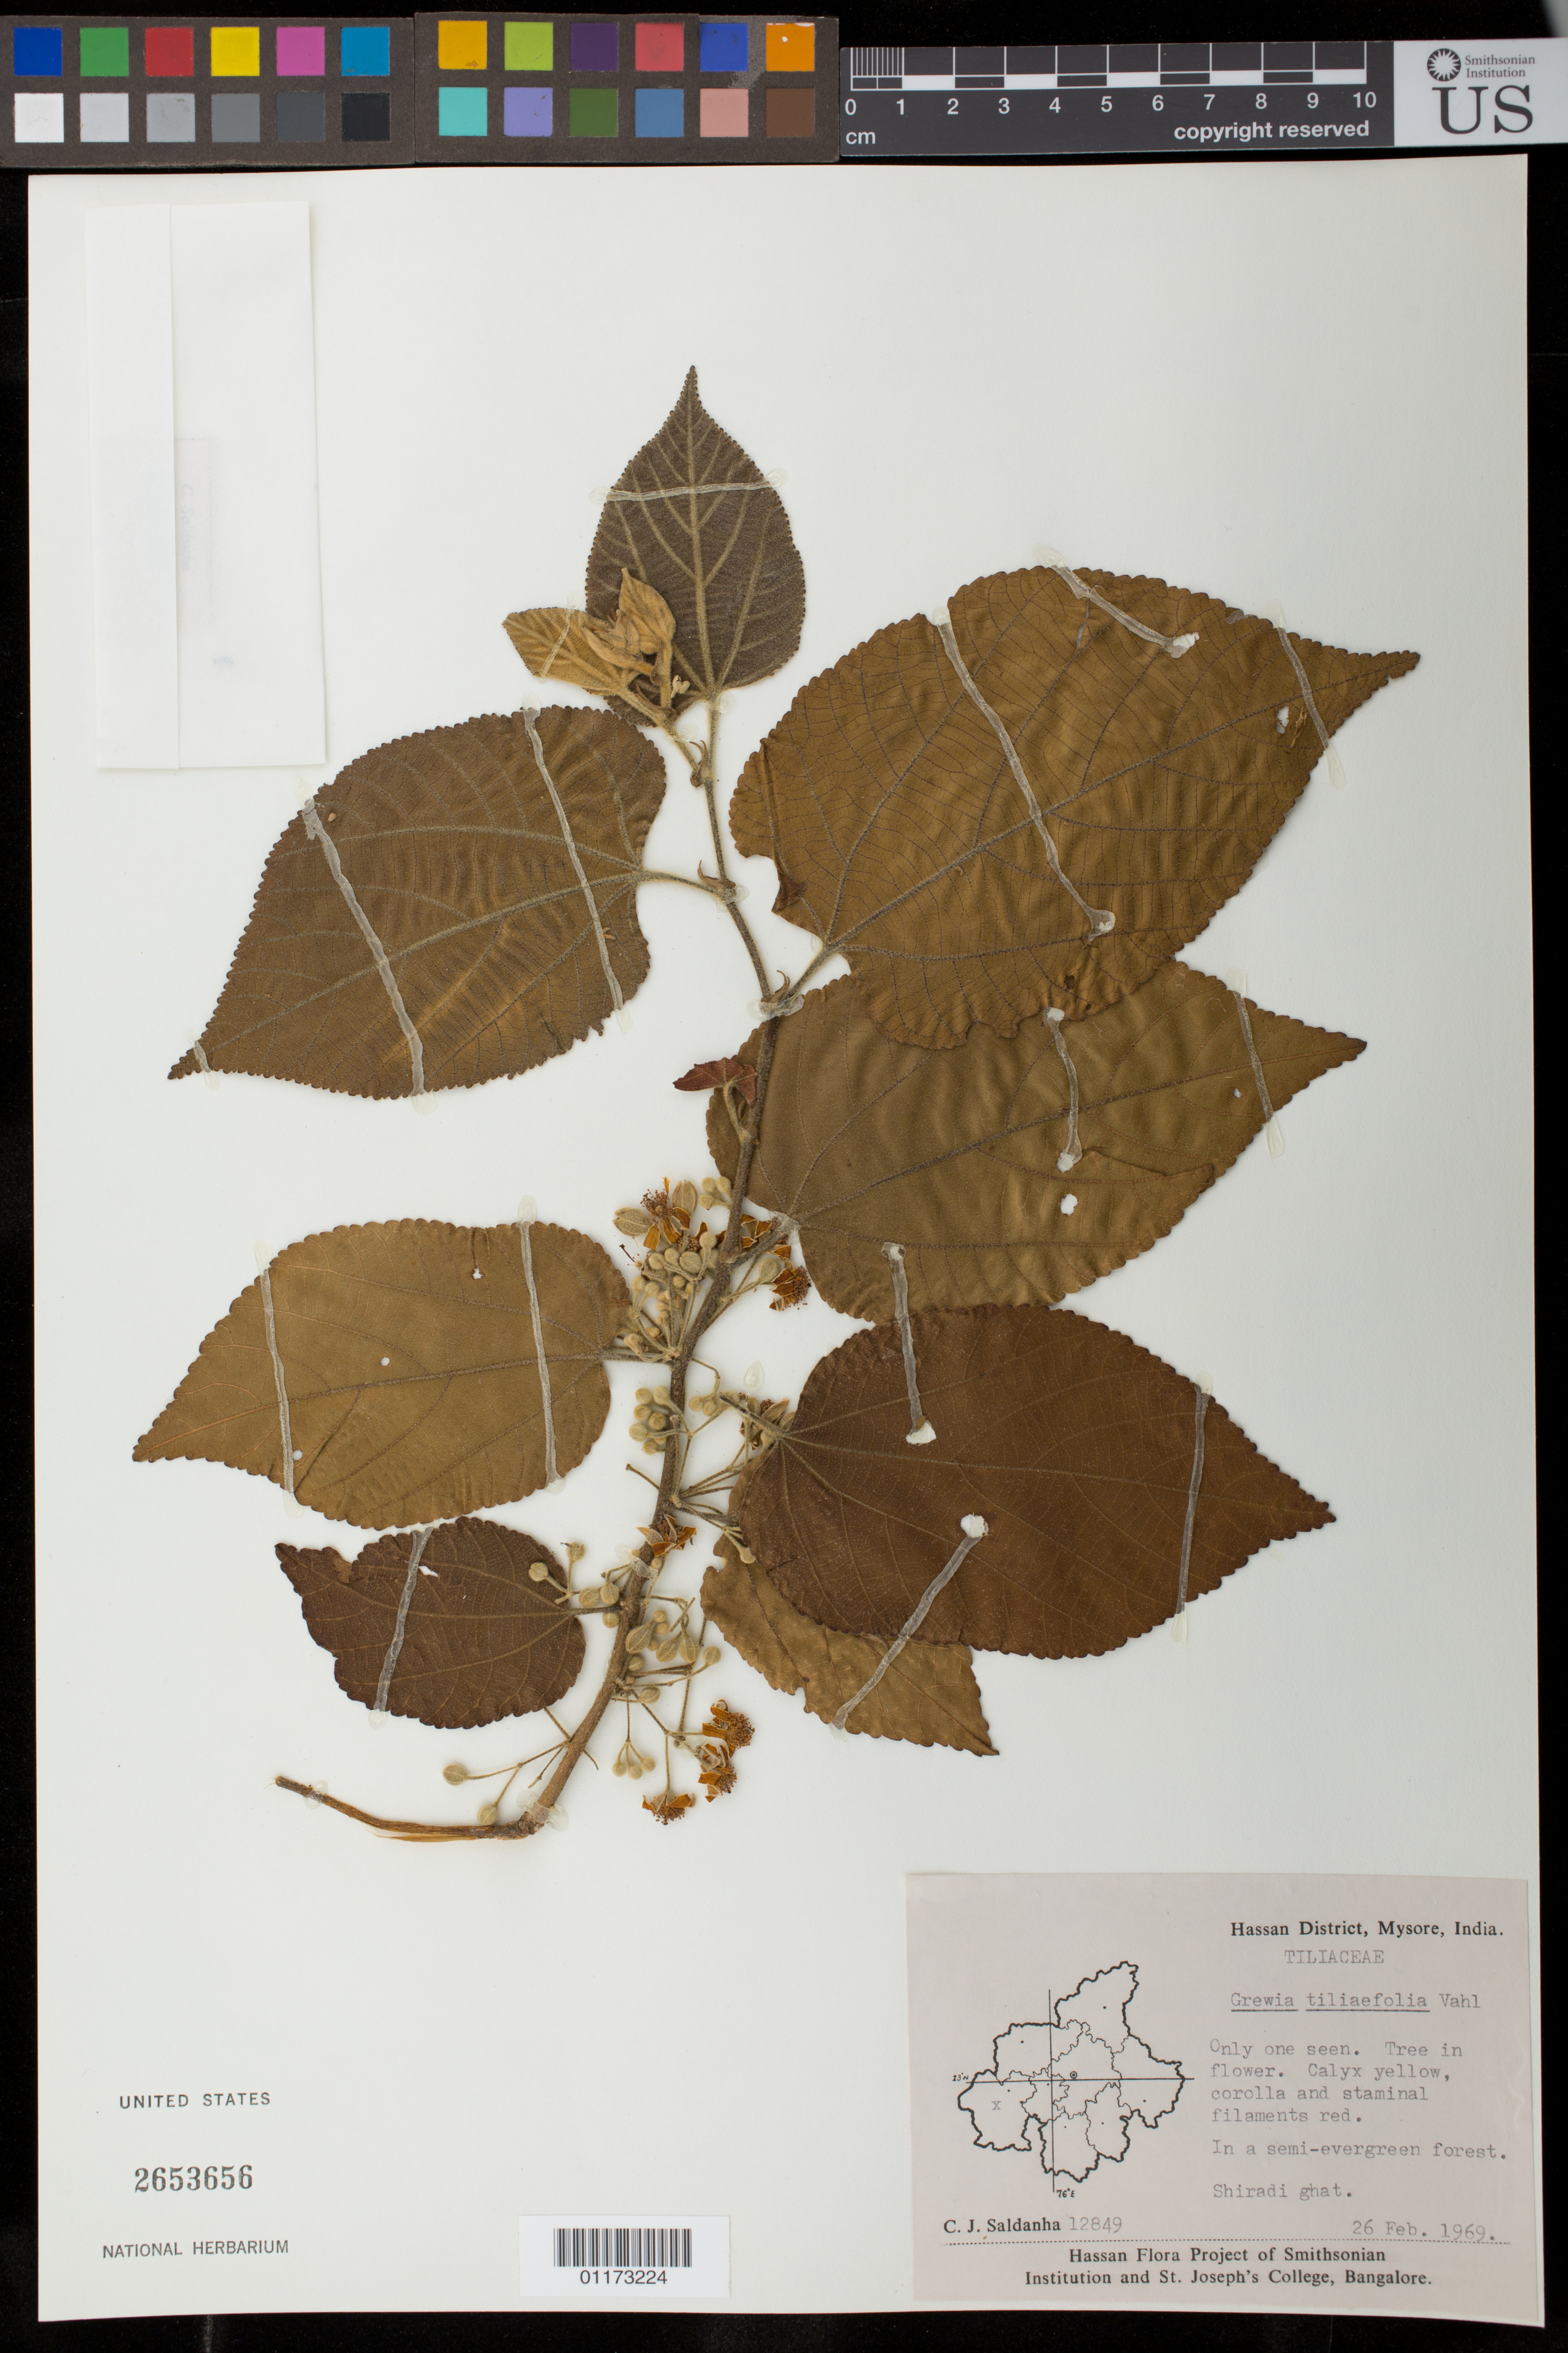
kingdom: Plantae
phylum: Tracheophyta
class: Magnoliopsida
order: Malvales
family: Malvaceae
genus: Grewia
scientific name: Grewia tiliifolia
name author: Vahl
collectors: C. J. Saldanha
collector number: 12849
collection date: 1969-02-26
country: India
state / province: Karnataka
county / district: Mysore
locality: Shiradi ghat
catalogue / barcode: US 2653656